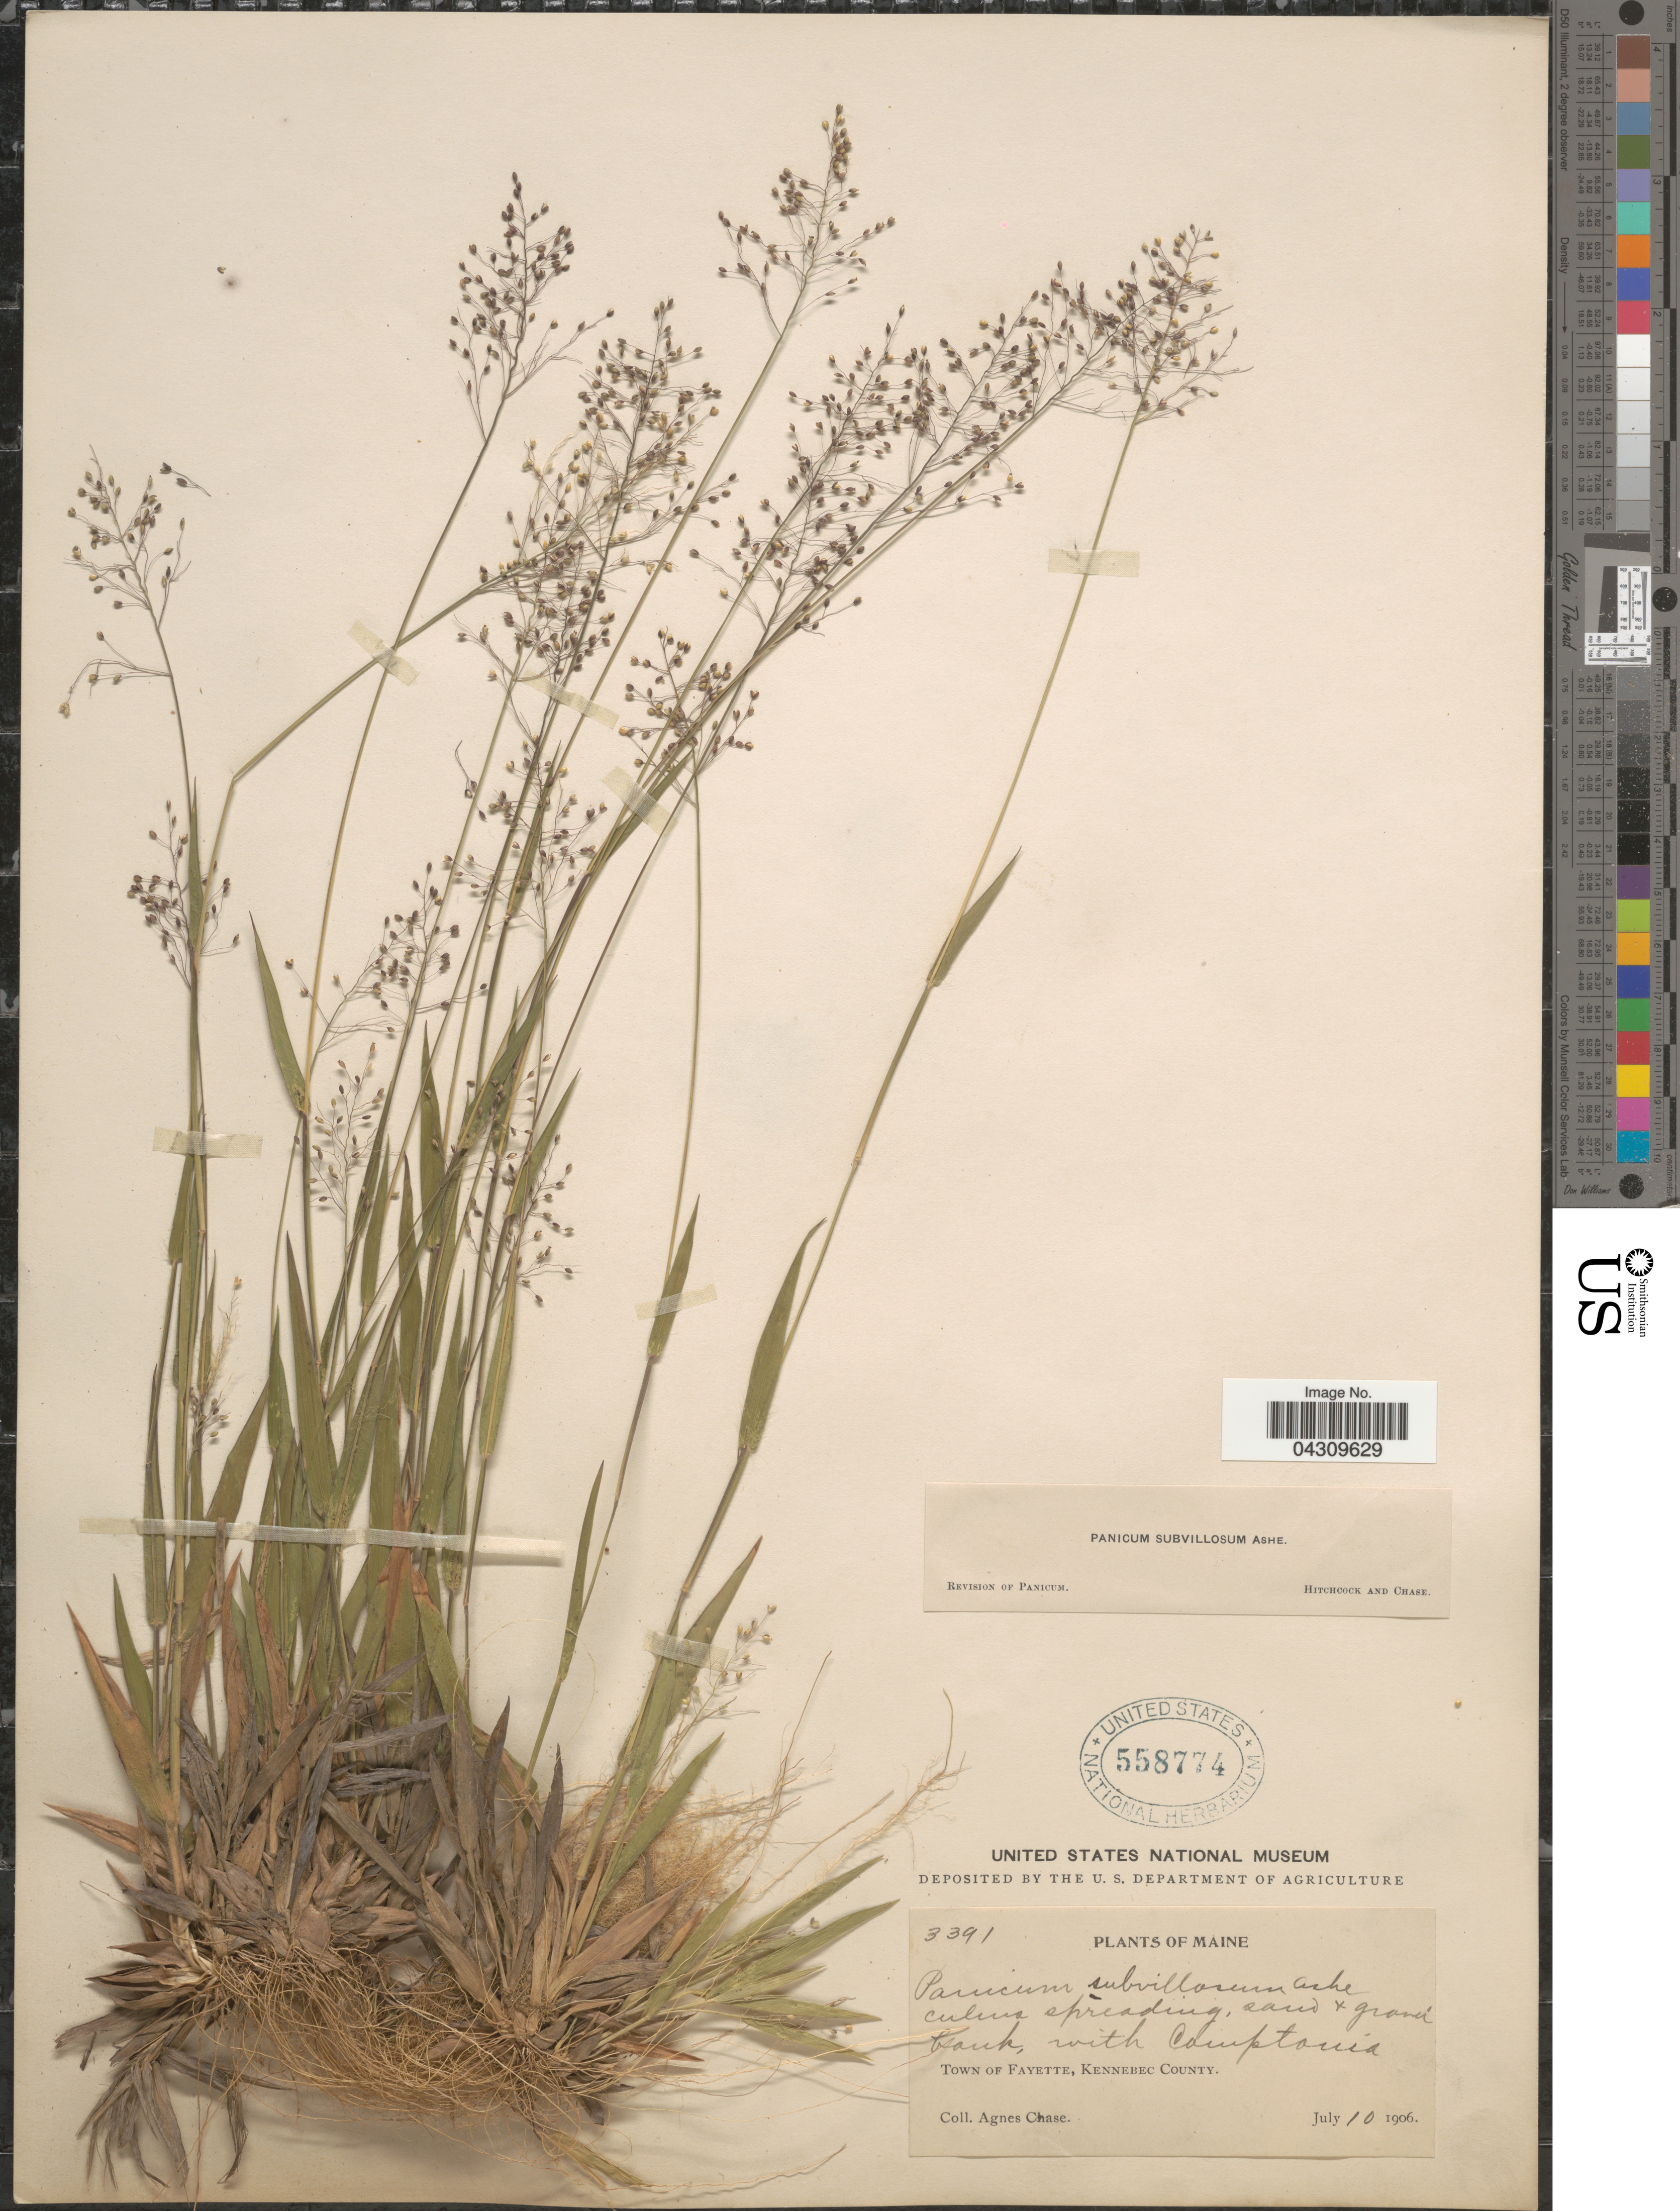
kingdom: Plantae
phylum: Tracheophyta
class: Liliopsida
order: Poales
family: Poaceae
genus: Dichanthelium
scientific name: Dichanthelium acuminatum var. acuminatum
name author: (Sw.) Gould & C.A. Clark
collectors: A. Chase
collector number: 3391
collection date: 1906-07-10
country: United States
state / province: Maine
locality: Town of Fayette, Kennebec County.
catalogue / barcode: US 558774